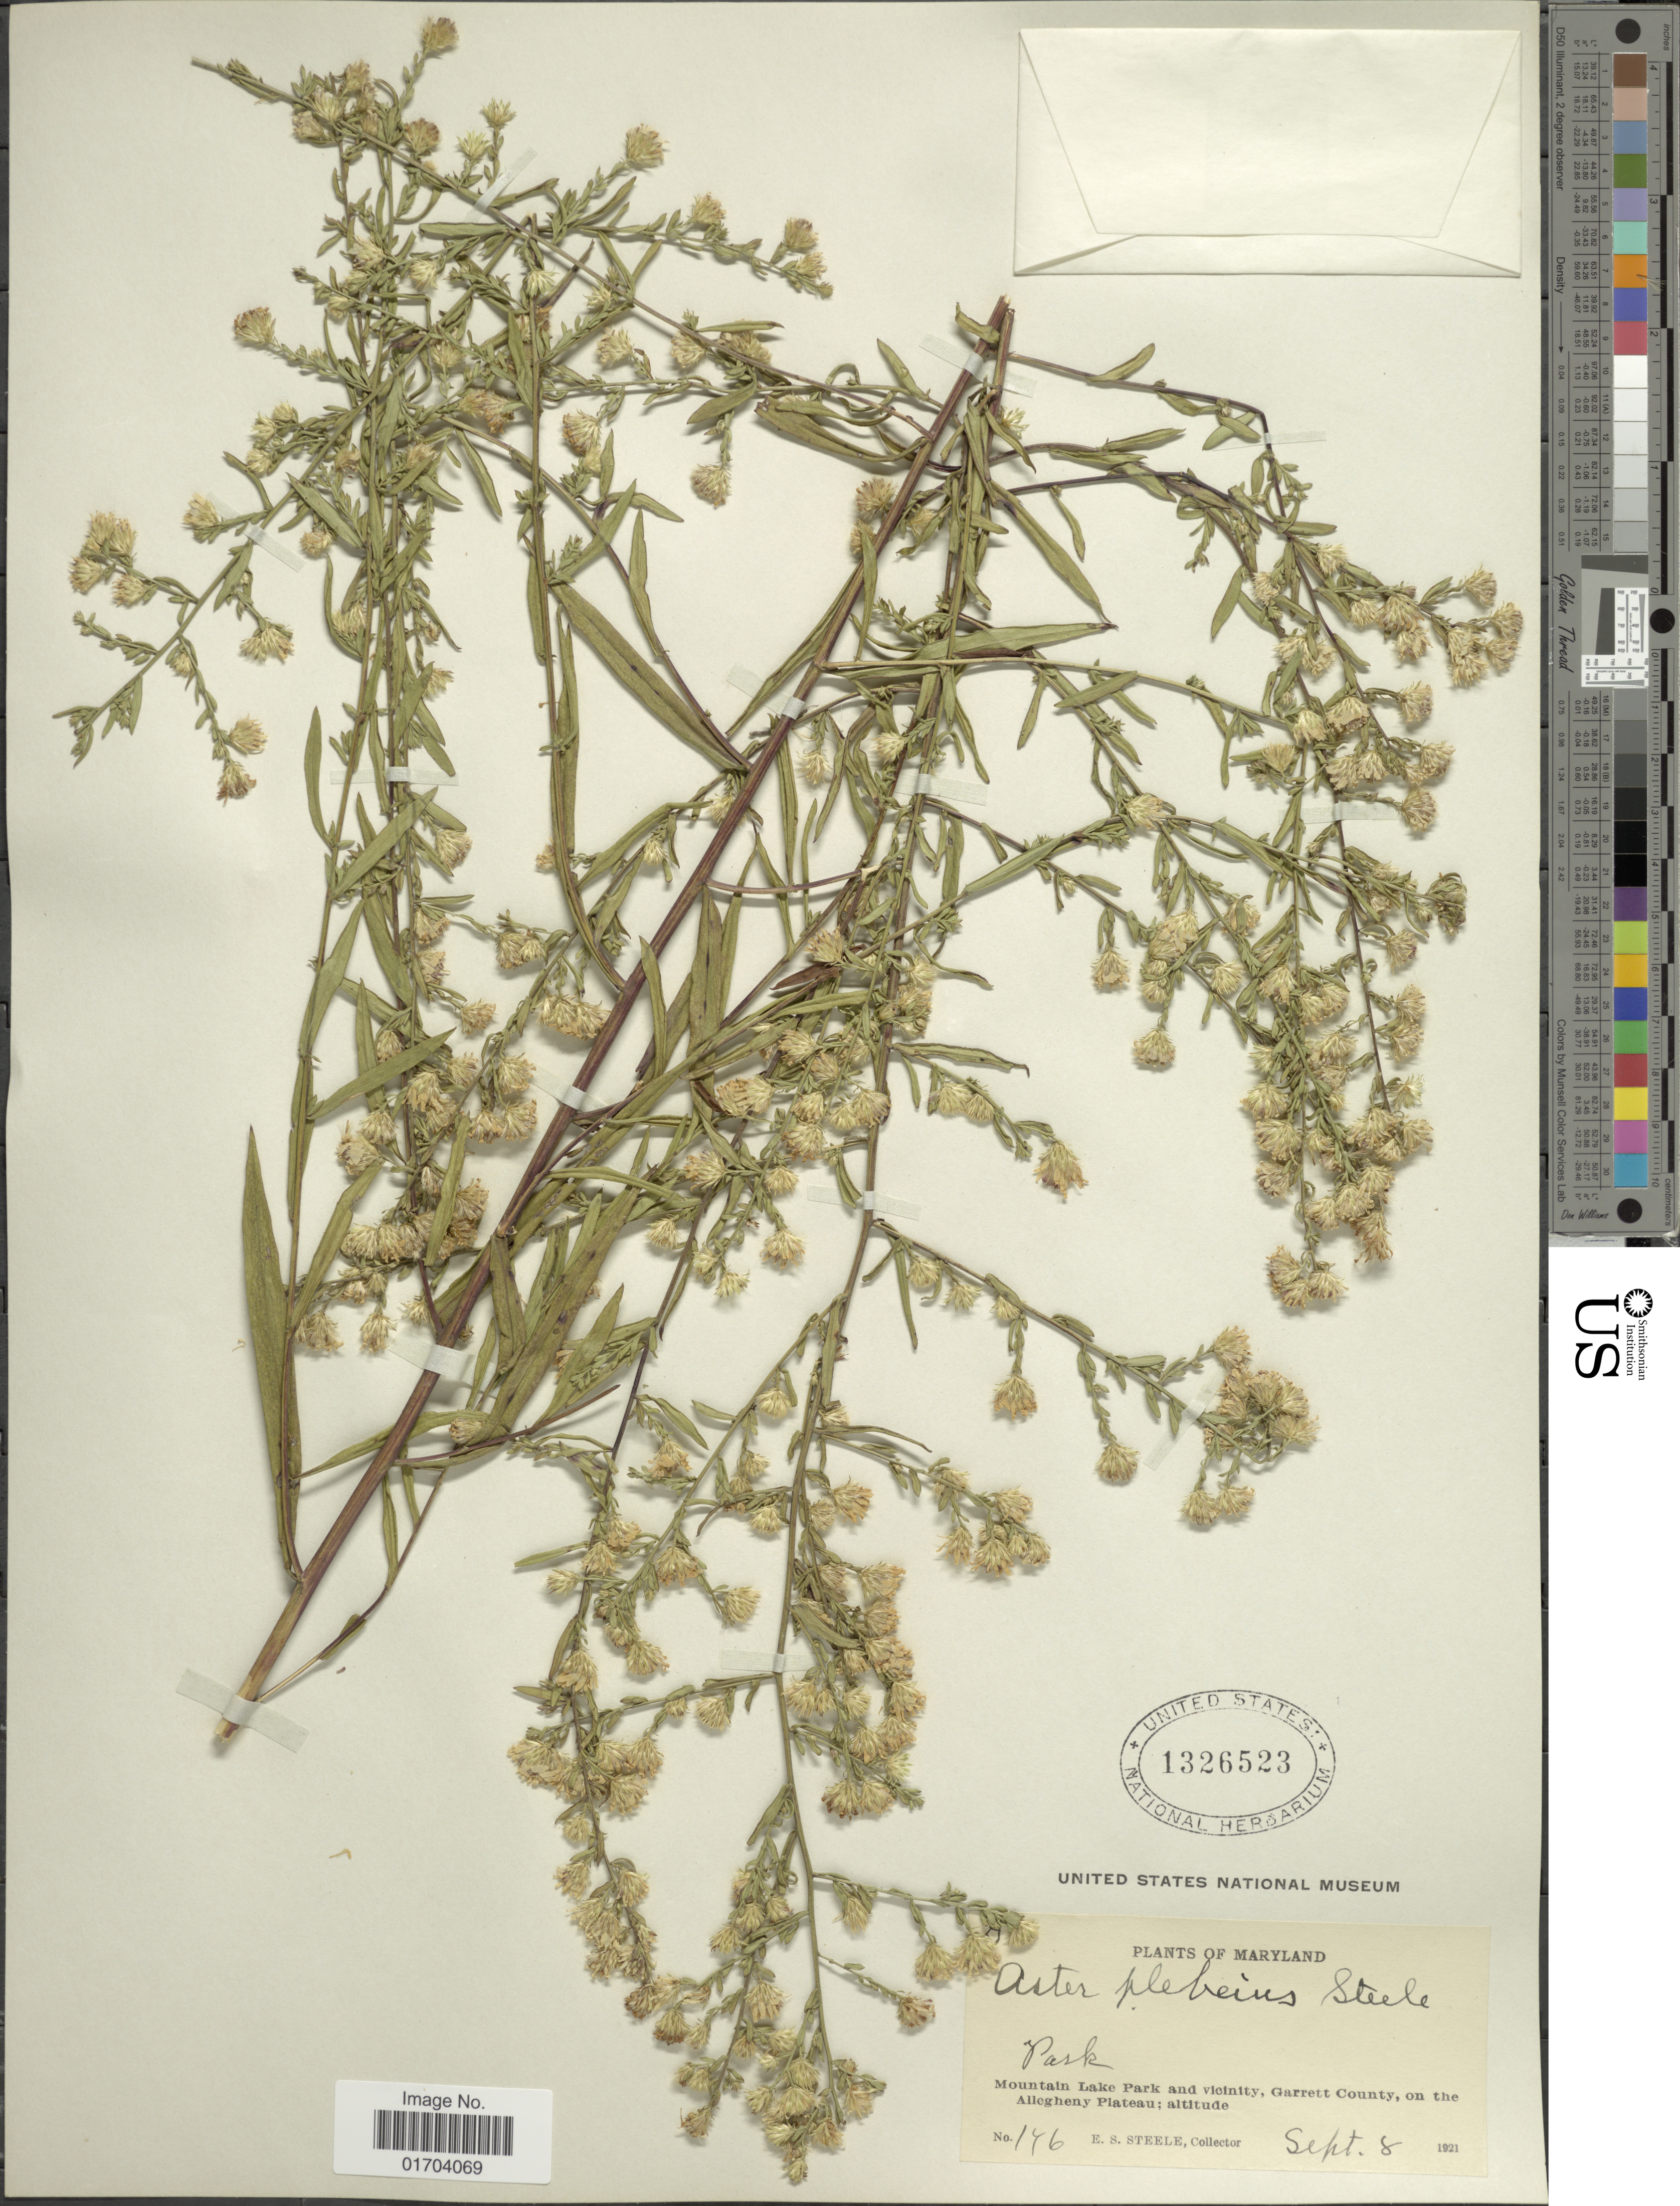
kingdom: Plantae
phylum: Tracheophyta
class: Magnoliopsida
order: Asterales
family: Asteraceae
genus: Aster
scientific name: Aster plebeius E.S. Steele sp. nov. ined.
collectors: E. Steele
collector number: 146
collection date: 1921-09-08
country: United States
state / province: Maryland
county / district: Garrett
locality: Park, Mountain Lake Park and Vicinity, Garrett County, on the Allegheny Plateau.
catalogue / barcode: US 1326523